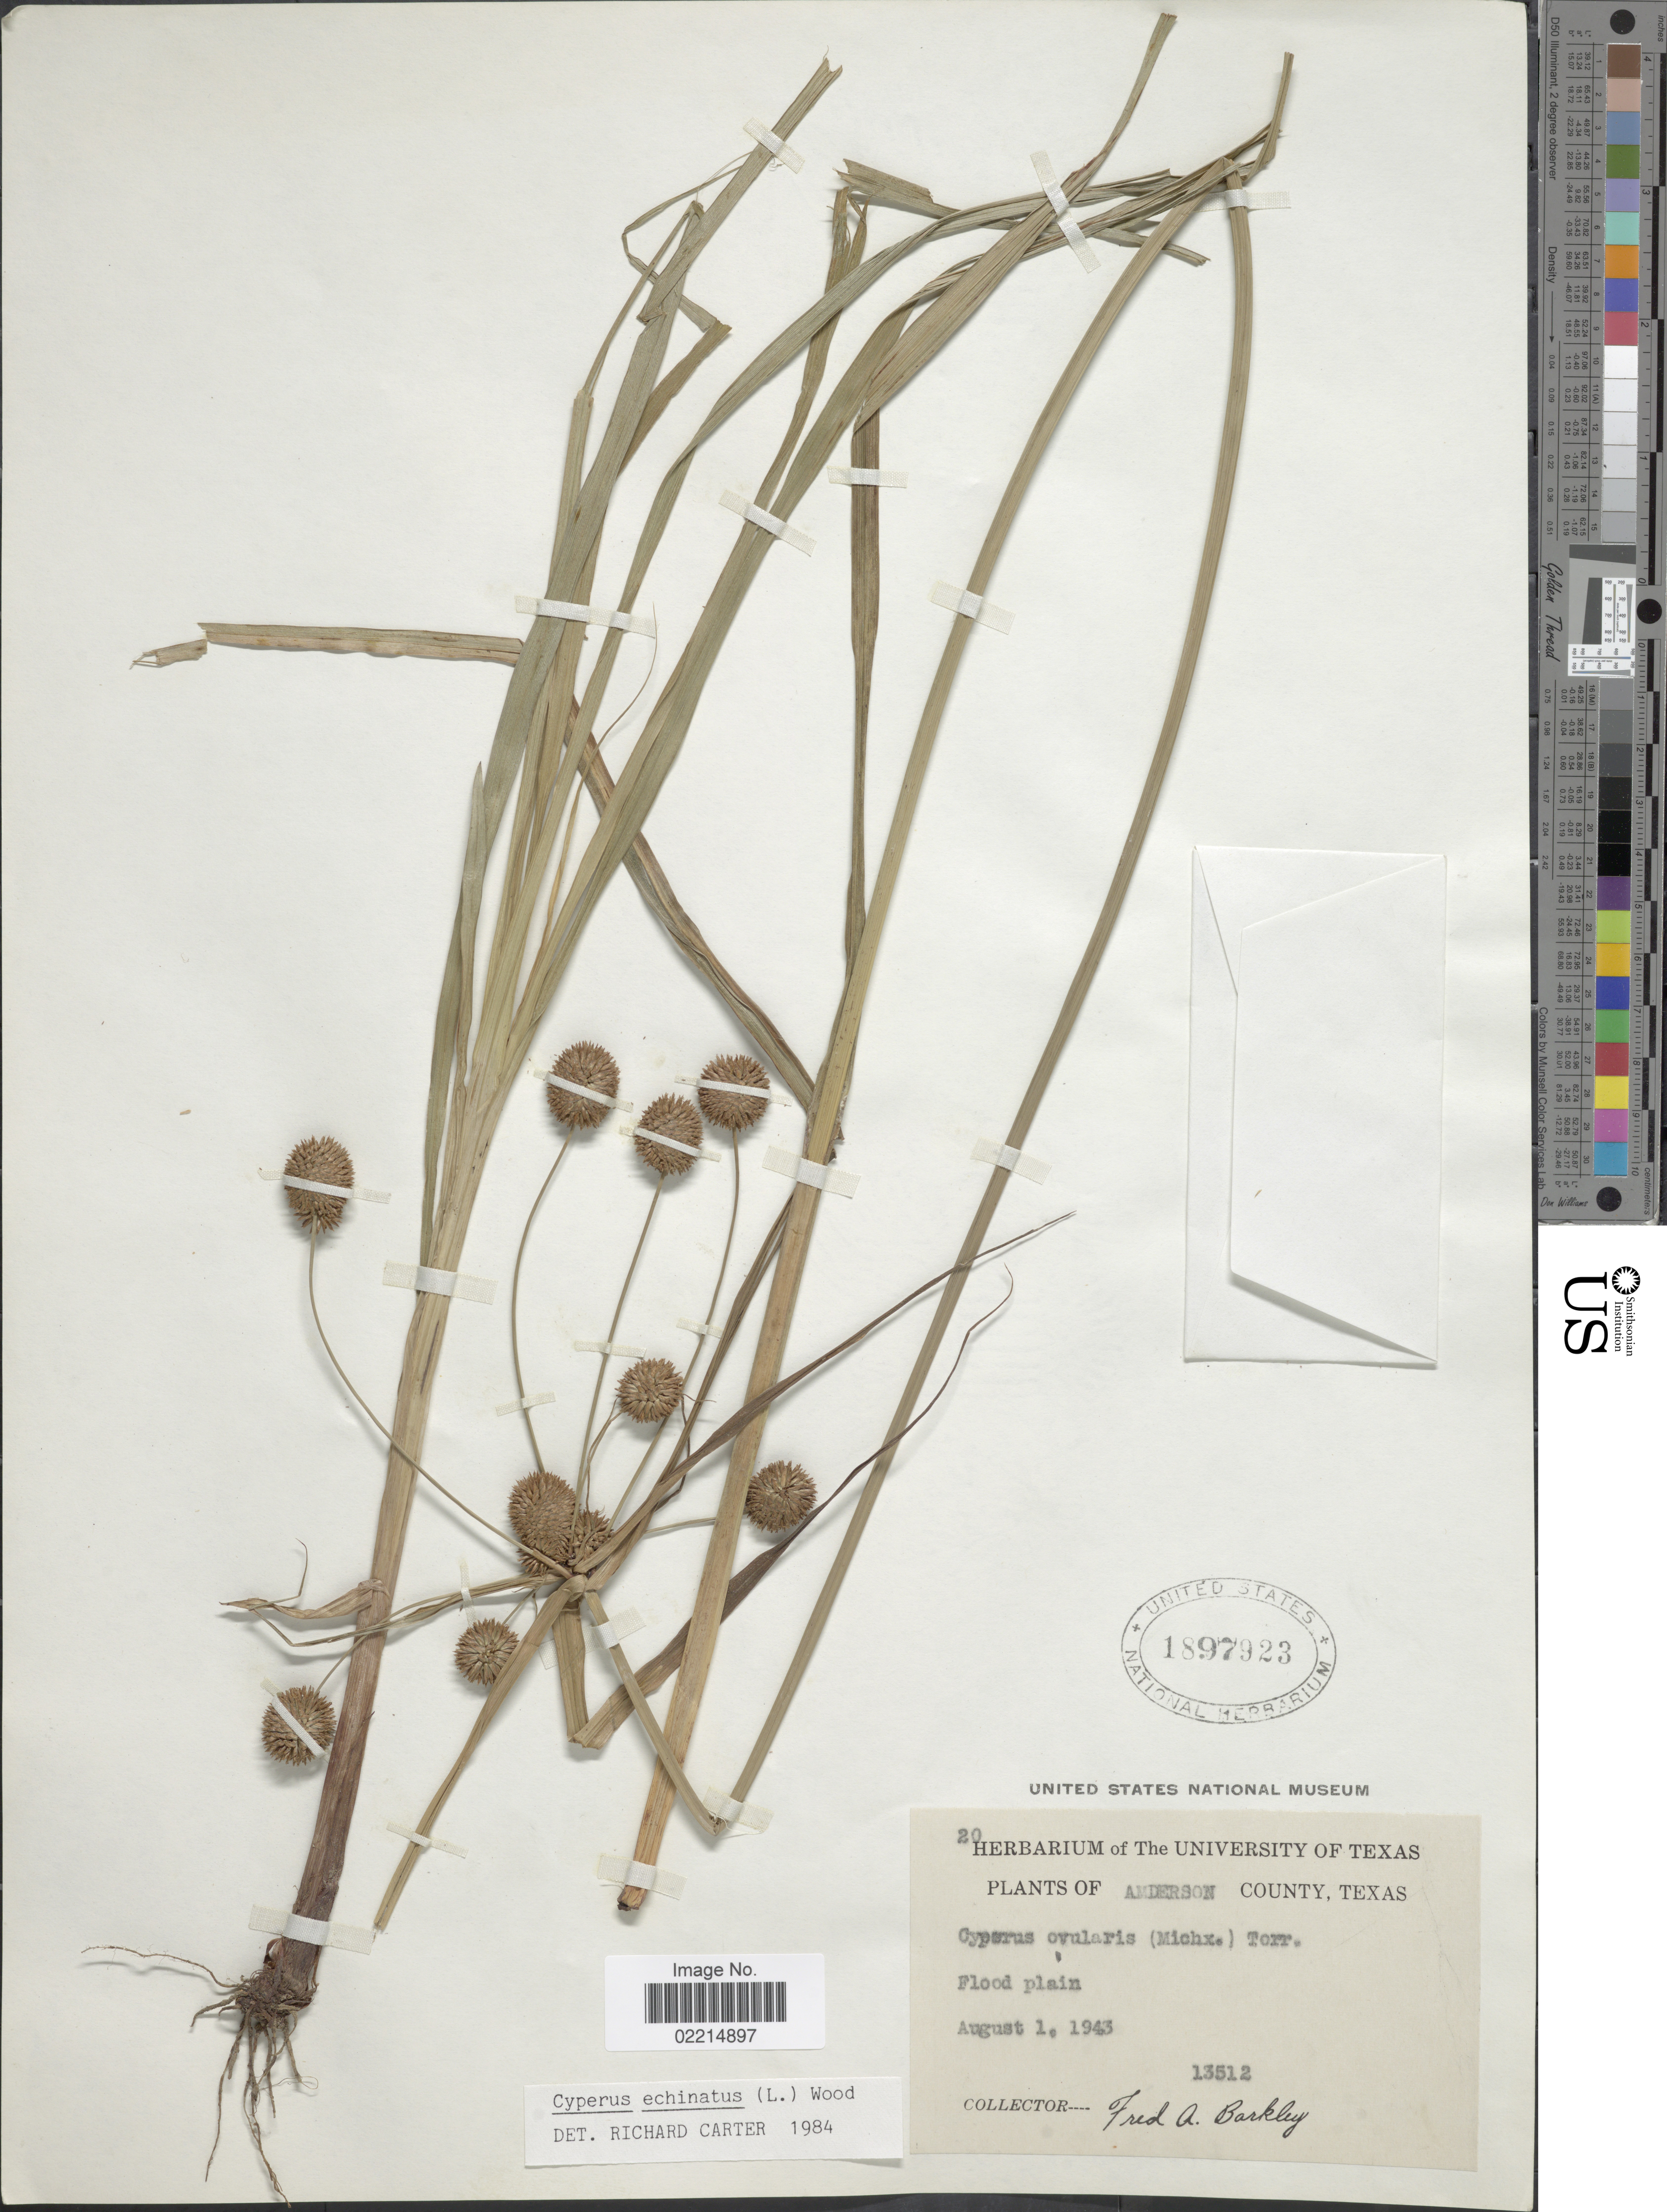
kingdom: Plantae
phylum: Tracheophyta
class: Liliopsida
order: Poales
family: Cyperaceae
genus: Cyperus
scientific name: Cyperus echinatus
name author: (L.) Alph. Wood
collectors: F. A. Barkley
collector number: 13512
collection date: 1943-08-01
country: United States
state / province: Texas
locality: Anderson County, flood plain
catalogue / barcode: US 1897923